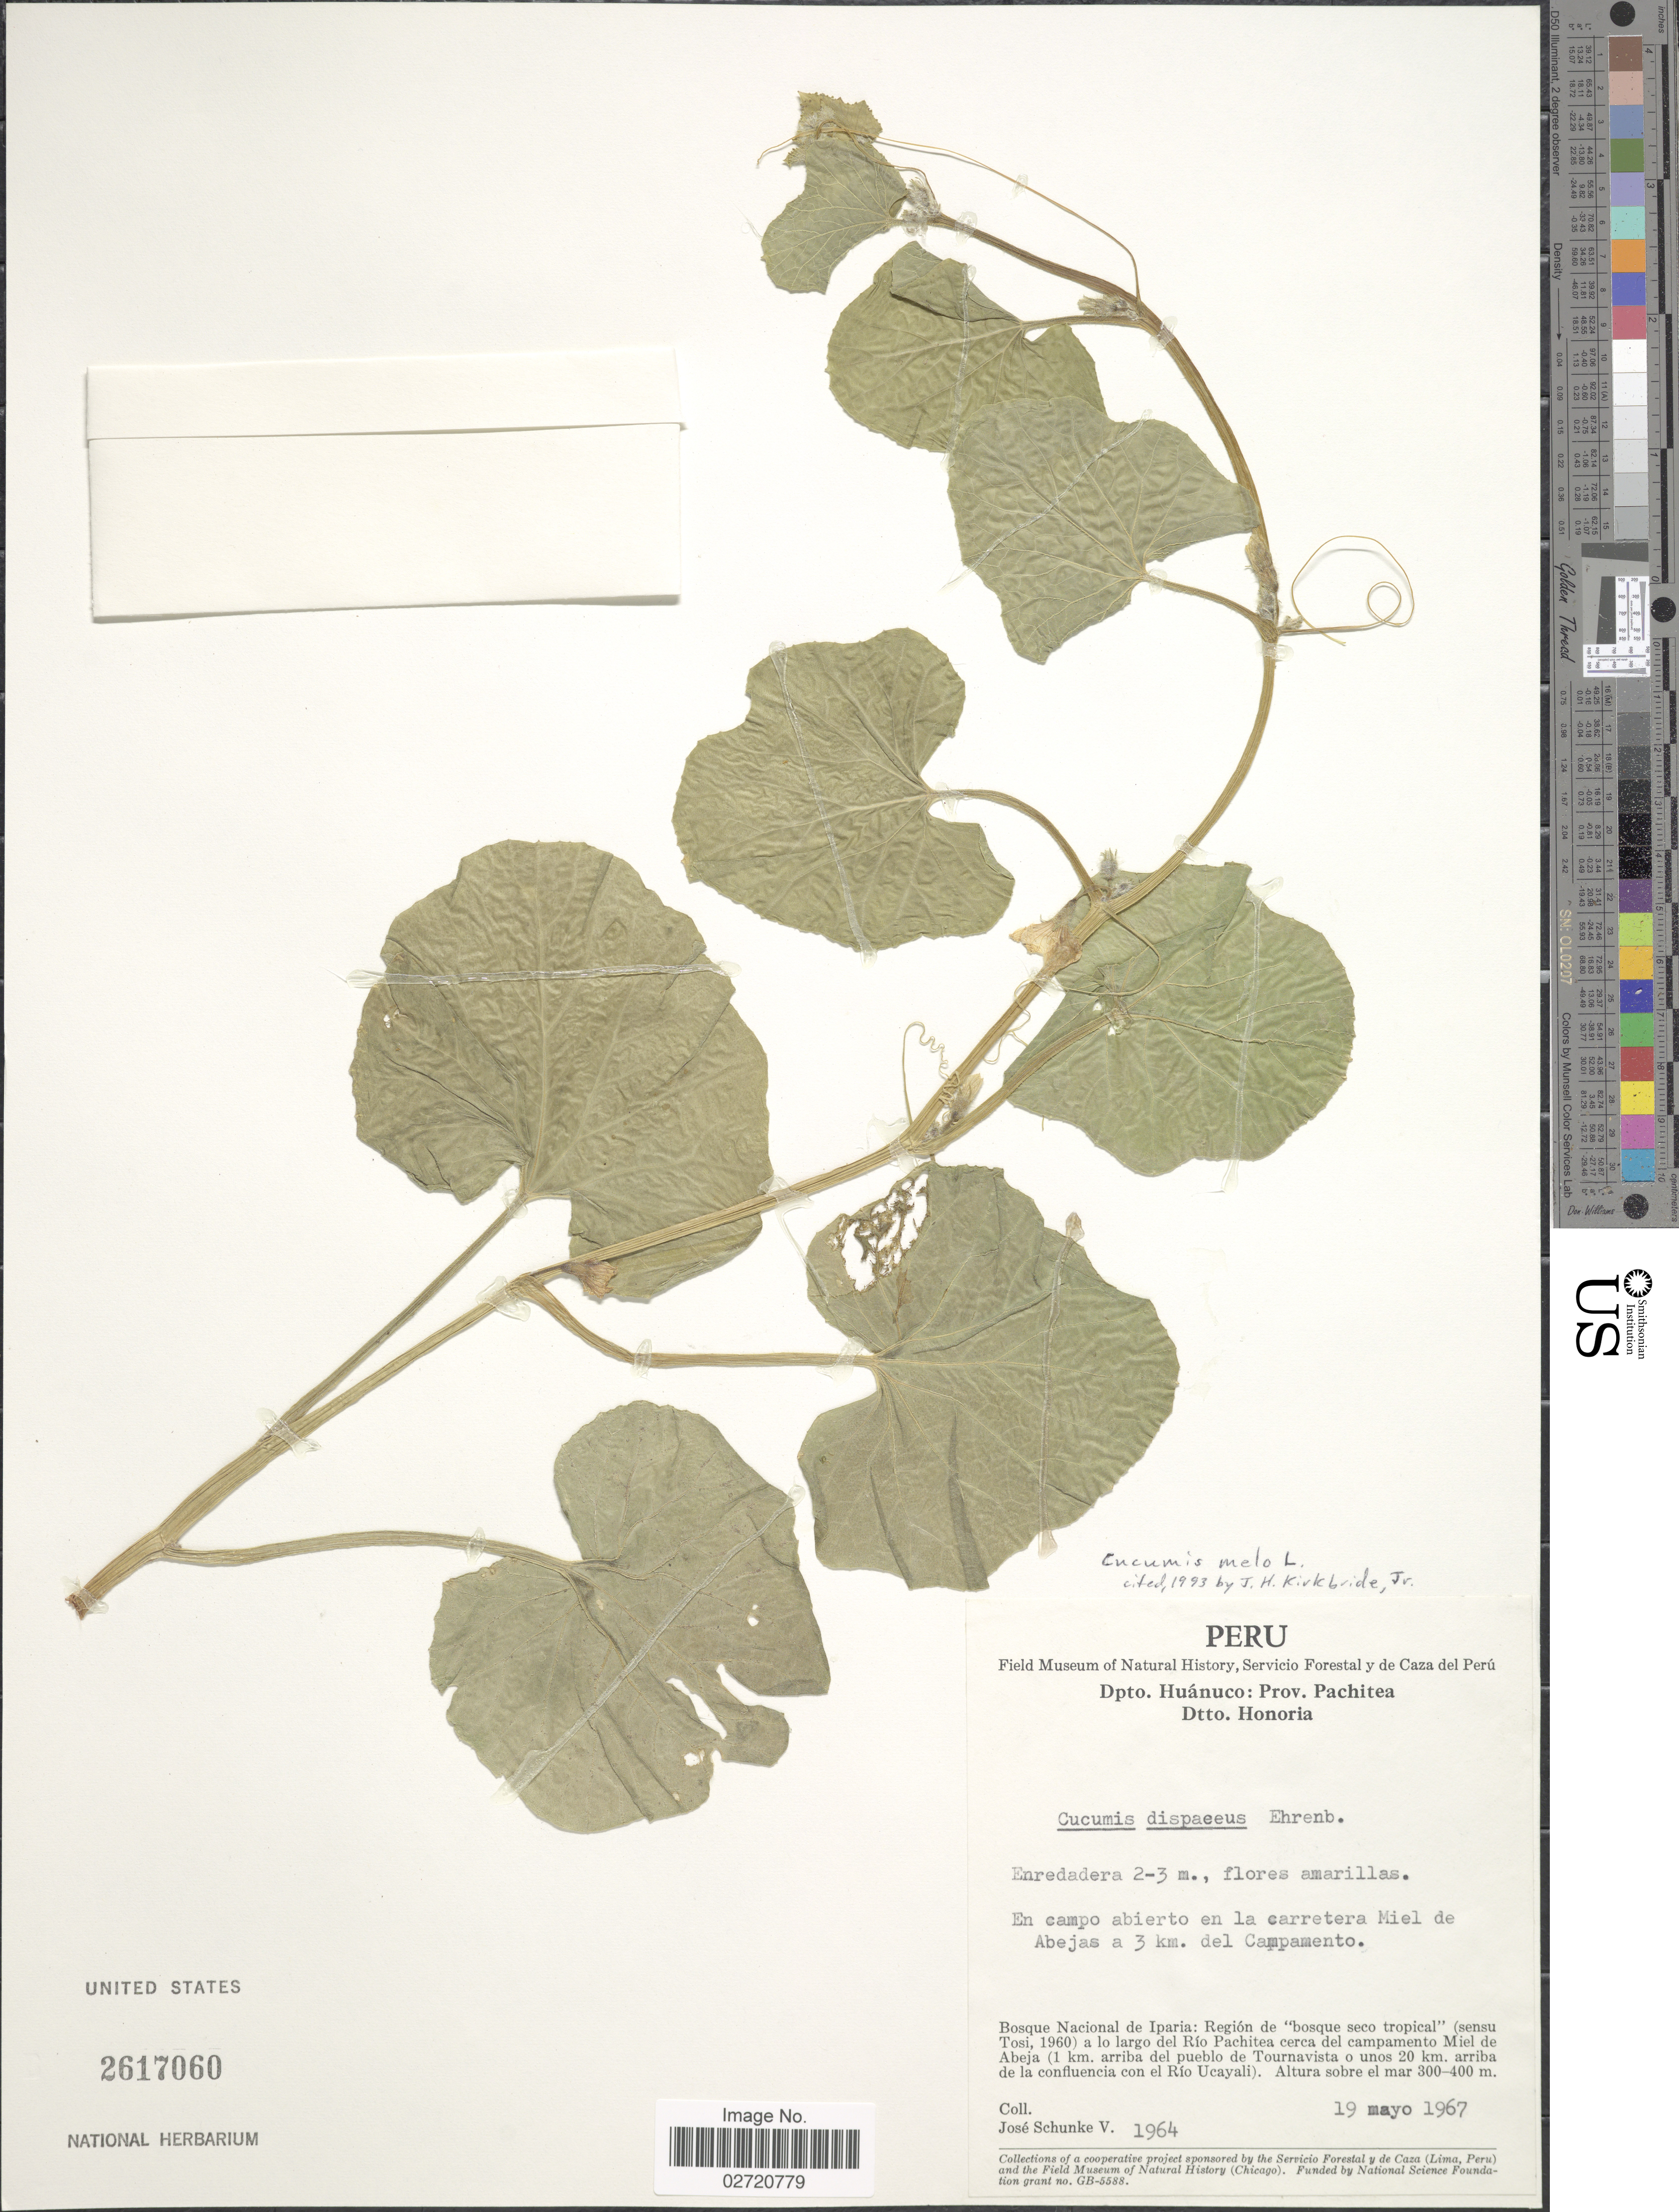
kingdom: Plantae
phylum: Tracheophyta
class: Magnoliopsida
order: Cucurbitales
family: Cucurbitaceae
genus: Cucumis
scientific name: Cucumis melo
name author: L.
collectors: J. Schunke Vigo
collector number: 1964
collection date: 1967-05-19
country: Peru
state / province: Huánuco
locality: Dpto. Huanuco: Prov. Pachitea, Dtto. Honoria. En campo abierto en la carretera Miel de Abejas a 3 km. del Campamento. Bosque Nacional de Iparia: Region de "bosque seco tropical" (sensu Tosi, 1960) a lo largo del Rio Pachitea cerca del campamento Miel de Abeja (1 km. arriba del pueblo de Tournavista o unos 20 km. arriba de la confluencia. con el Rio Ucayali).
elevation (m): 300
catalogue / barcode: US 2617060